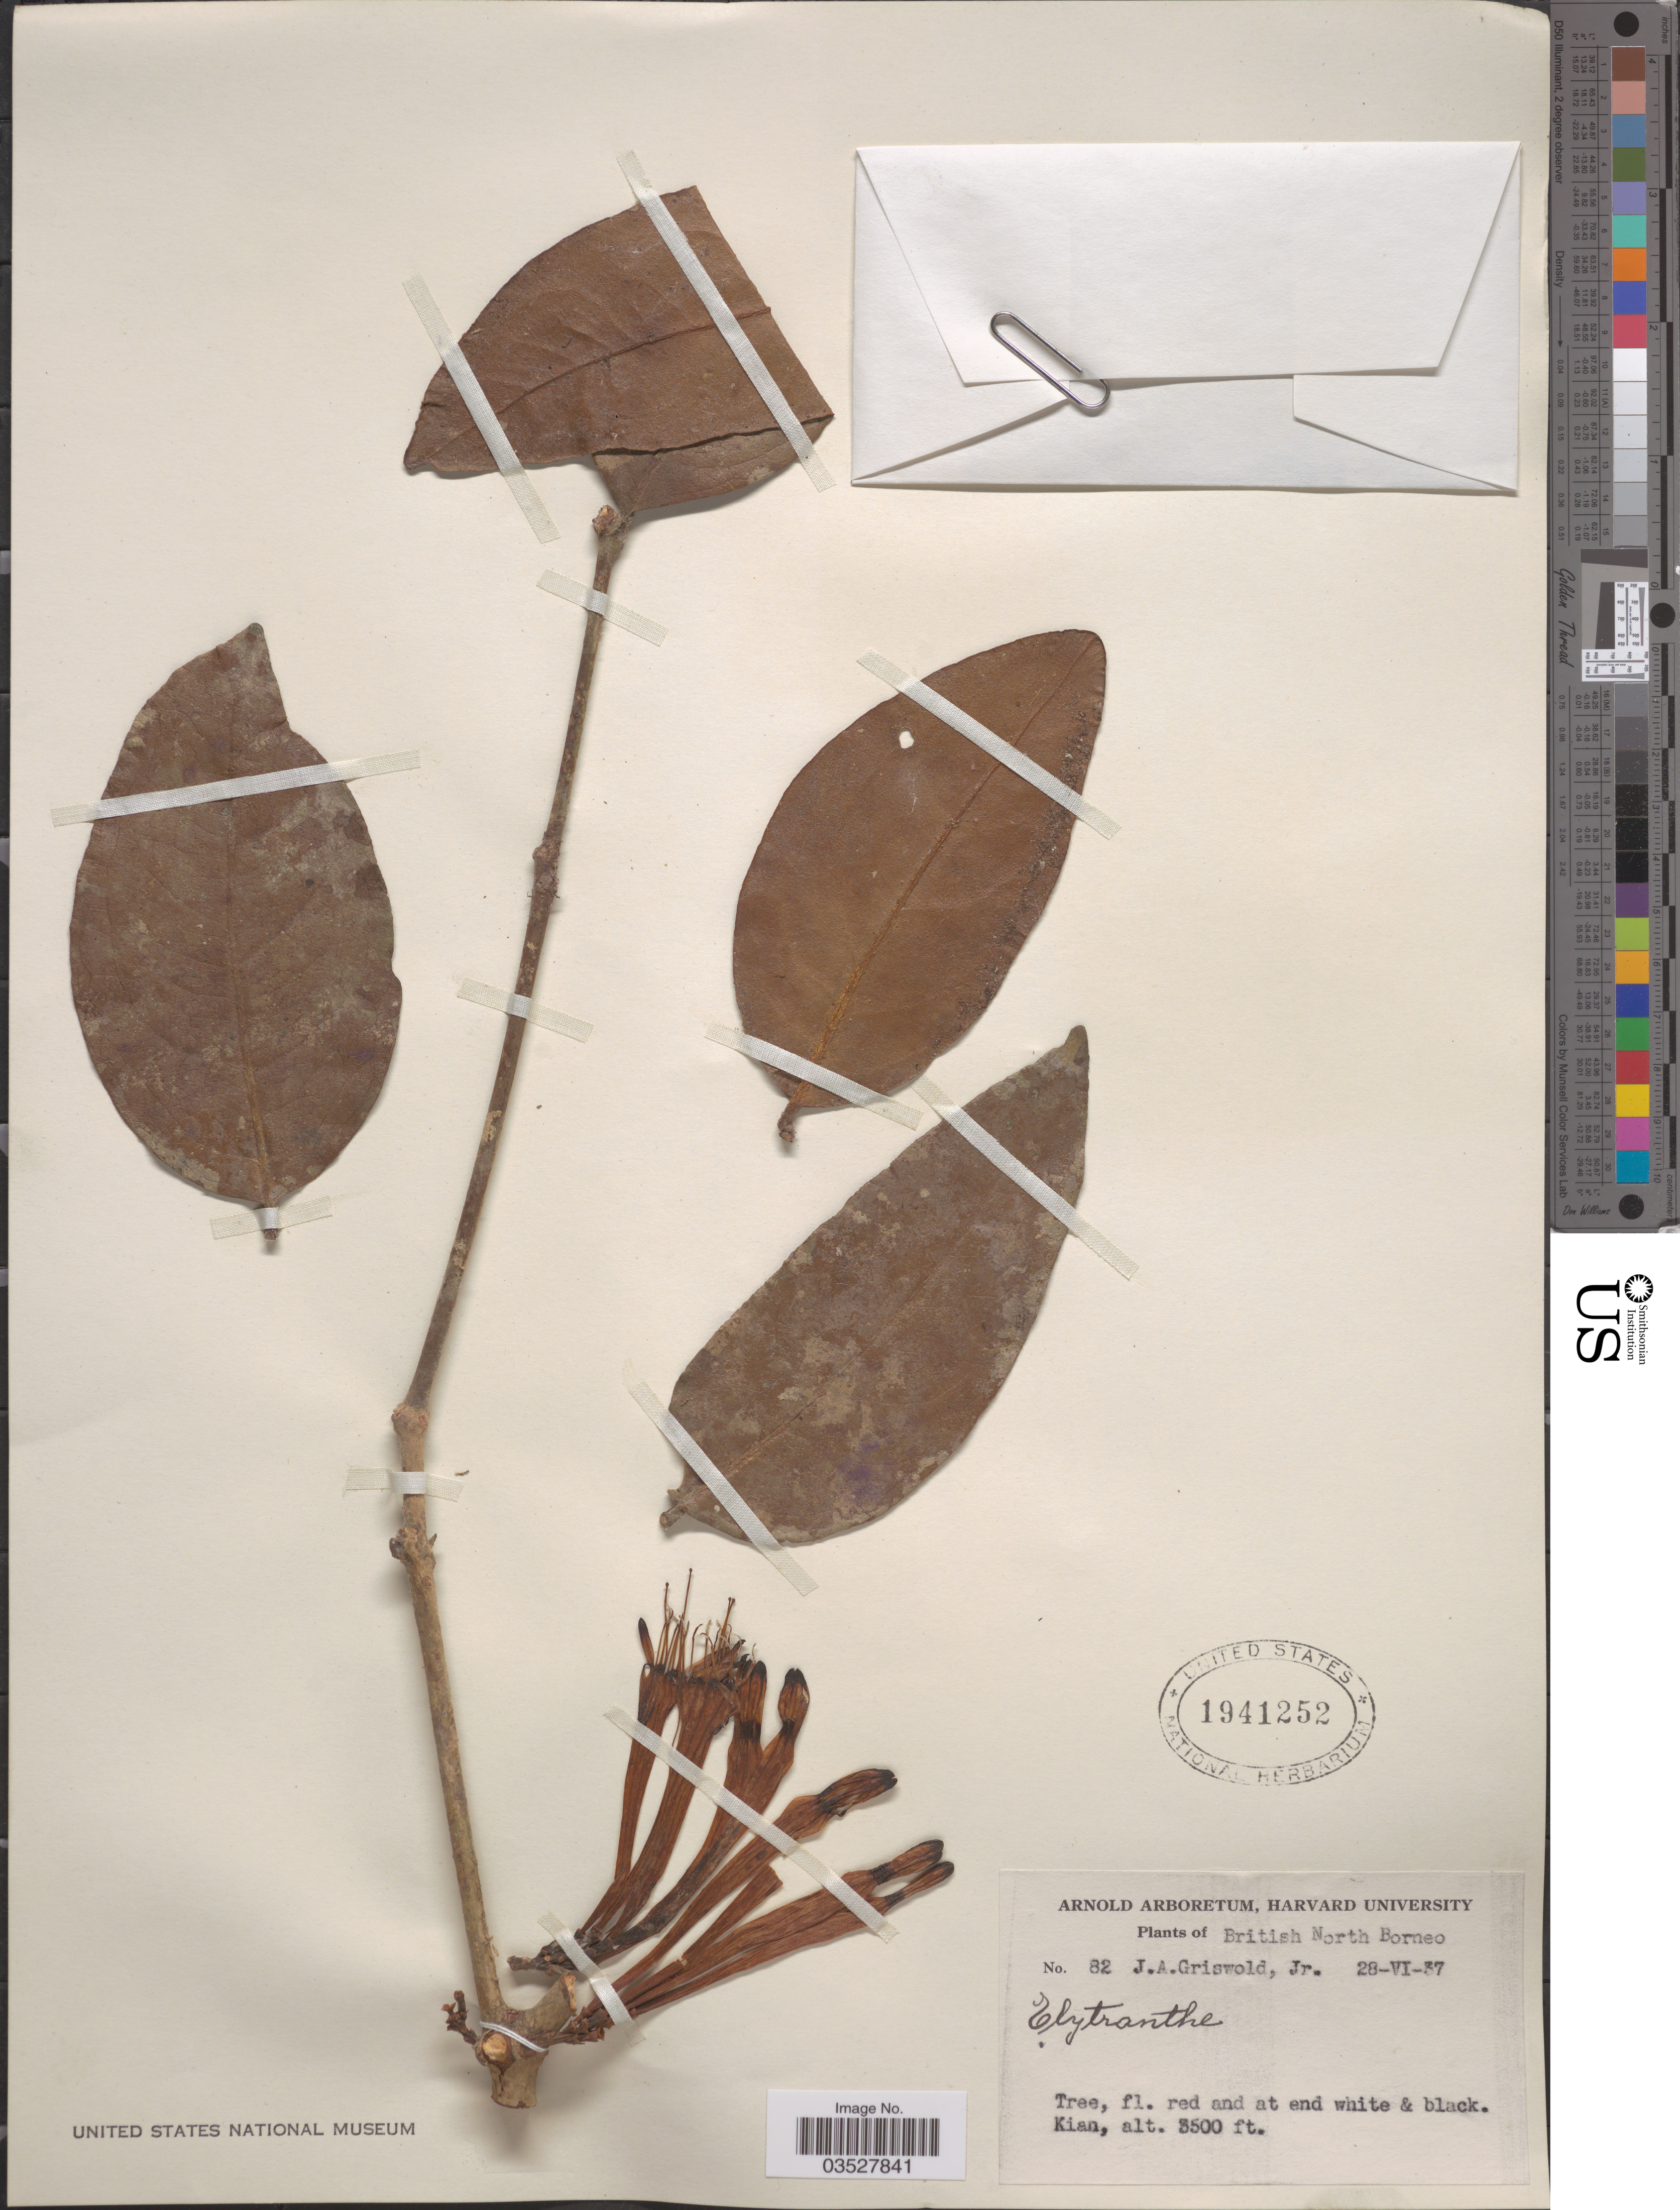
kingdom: Plantae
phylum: Tracheophyta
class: Magnoliopsida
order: Santalales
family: Loranthaceae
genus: Elytranthe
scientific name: Elytranthe sp.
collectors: J. Griswold Jr.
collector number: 82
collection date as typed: Transcribed d/m/y: 28/6/37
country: Malaysia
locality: British North Borneo. Kian.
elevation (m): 1067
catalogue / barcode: US 1941252